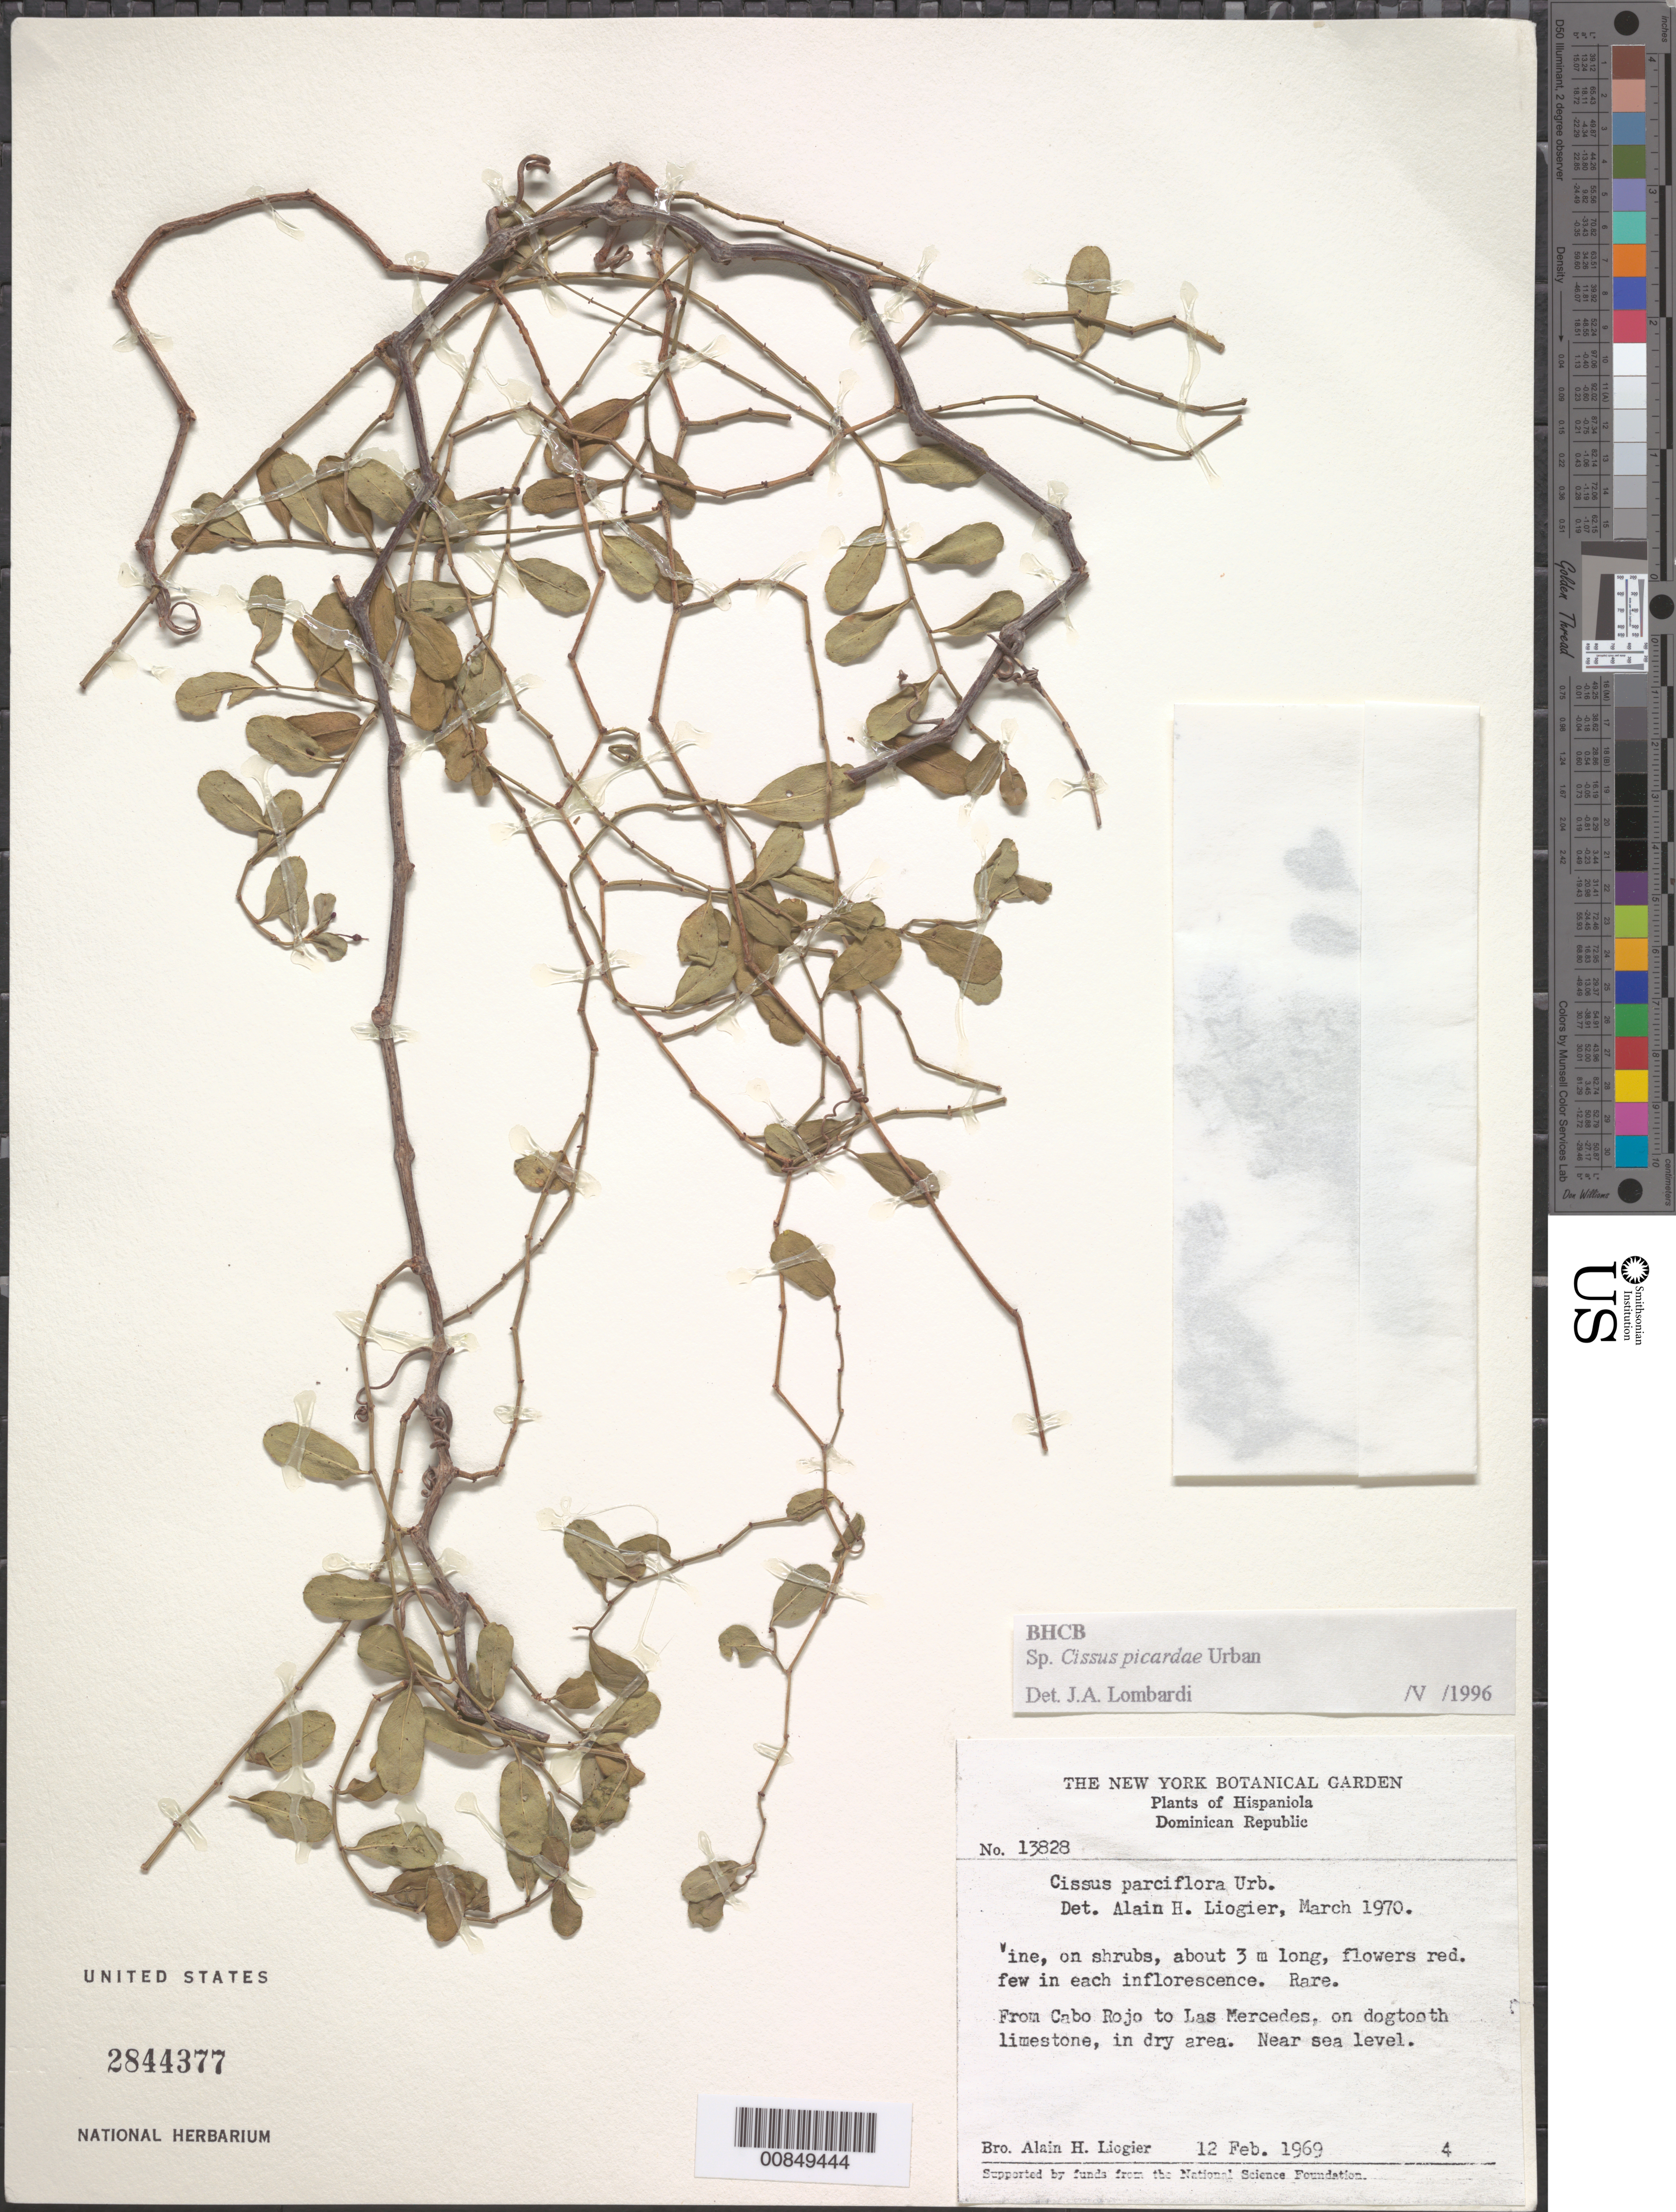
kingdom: Plantae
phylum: Tracheophyta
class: Magnoliopsida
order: Vitales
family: Vitaceae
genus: Cissus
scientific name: Cissus picardae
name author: Urb.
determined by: Lombardi, Julio A.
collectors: A. H. Liogier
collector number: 13828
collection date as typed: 12 Feb 1969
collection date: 1969-02-12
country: Dominican Republic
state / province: Pedernales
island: Hispaniola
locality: From Cabo Rojo to Las Mercedes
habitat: On shrubs on dogtooth limestone, in dry area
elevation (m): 0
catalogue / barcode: US 2844377